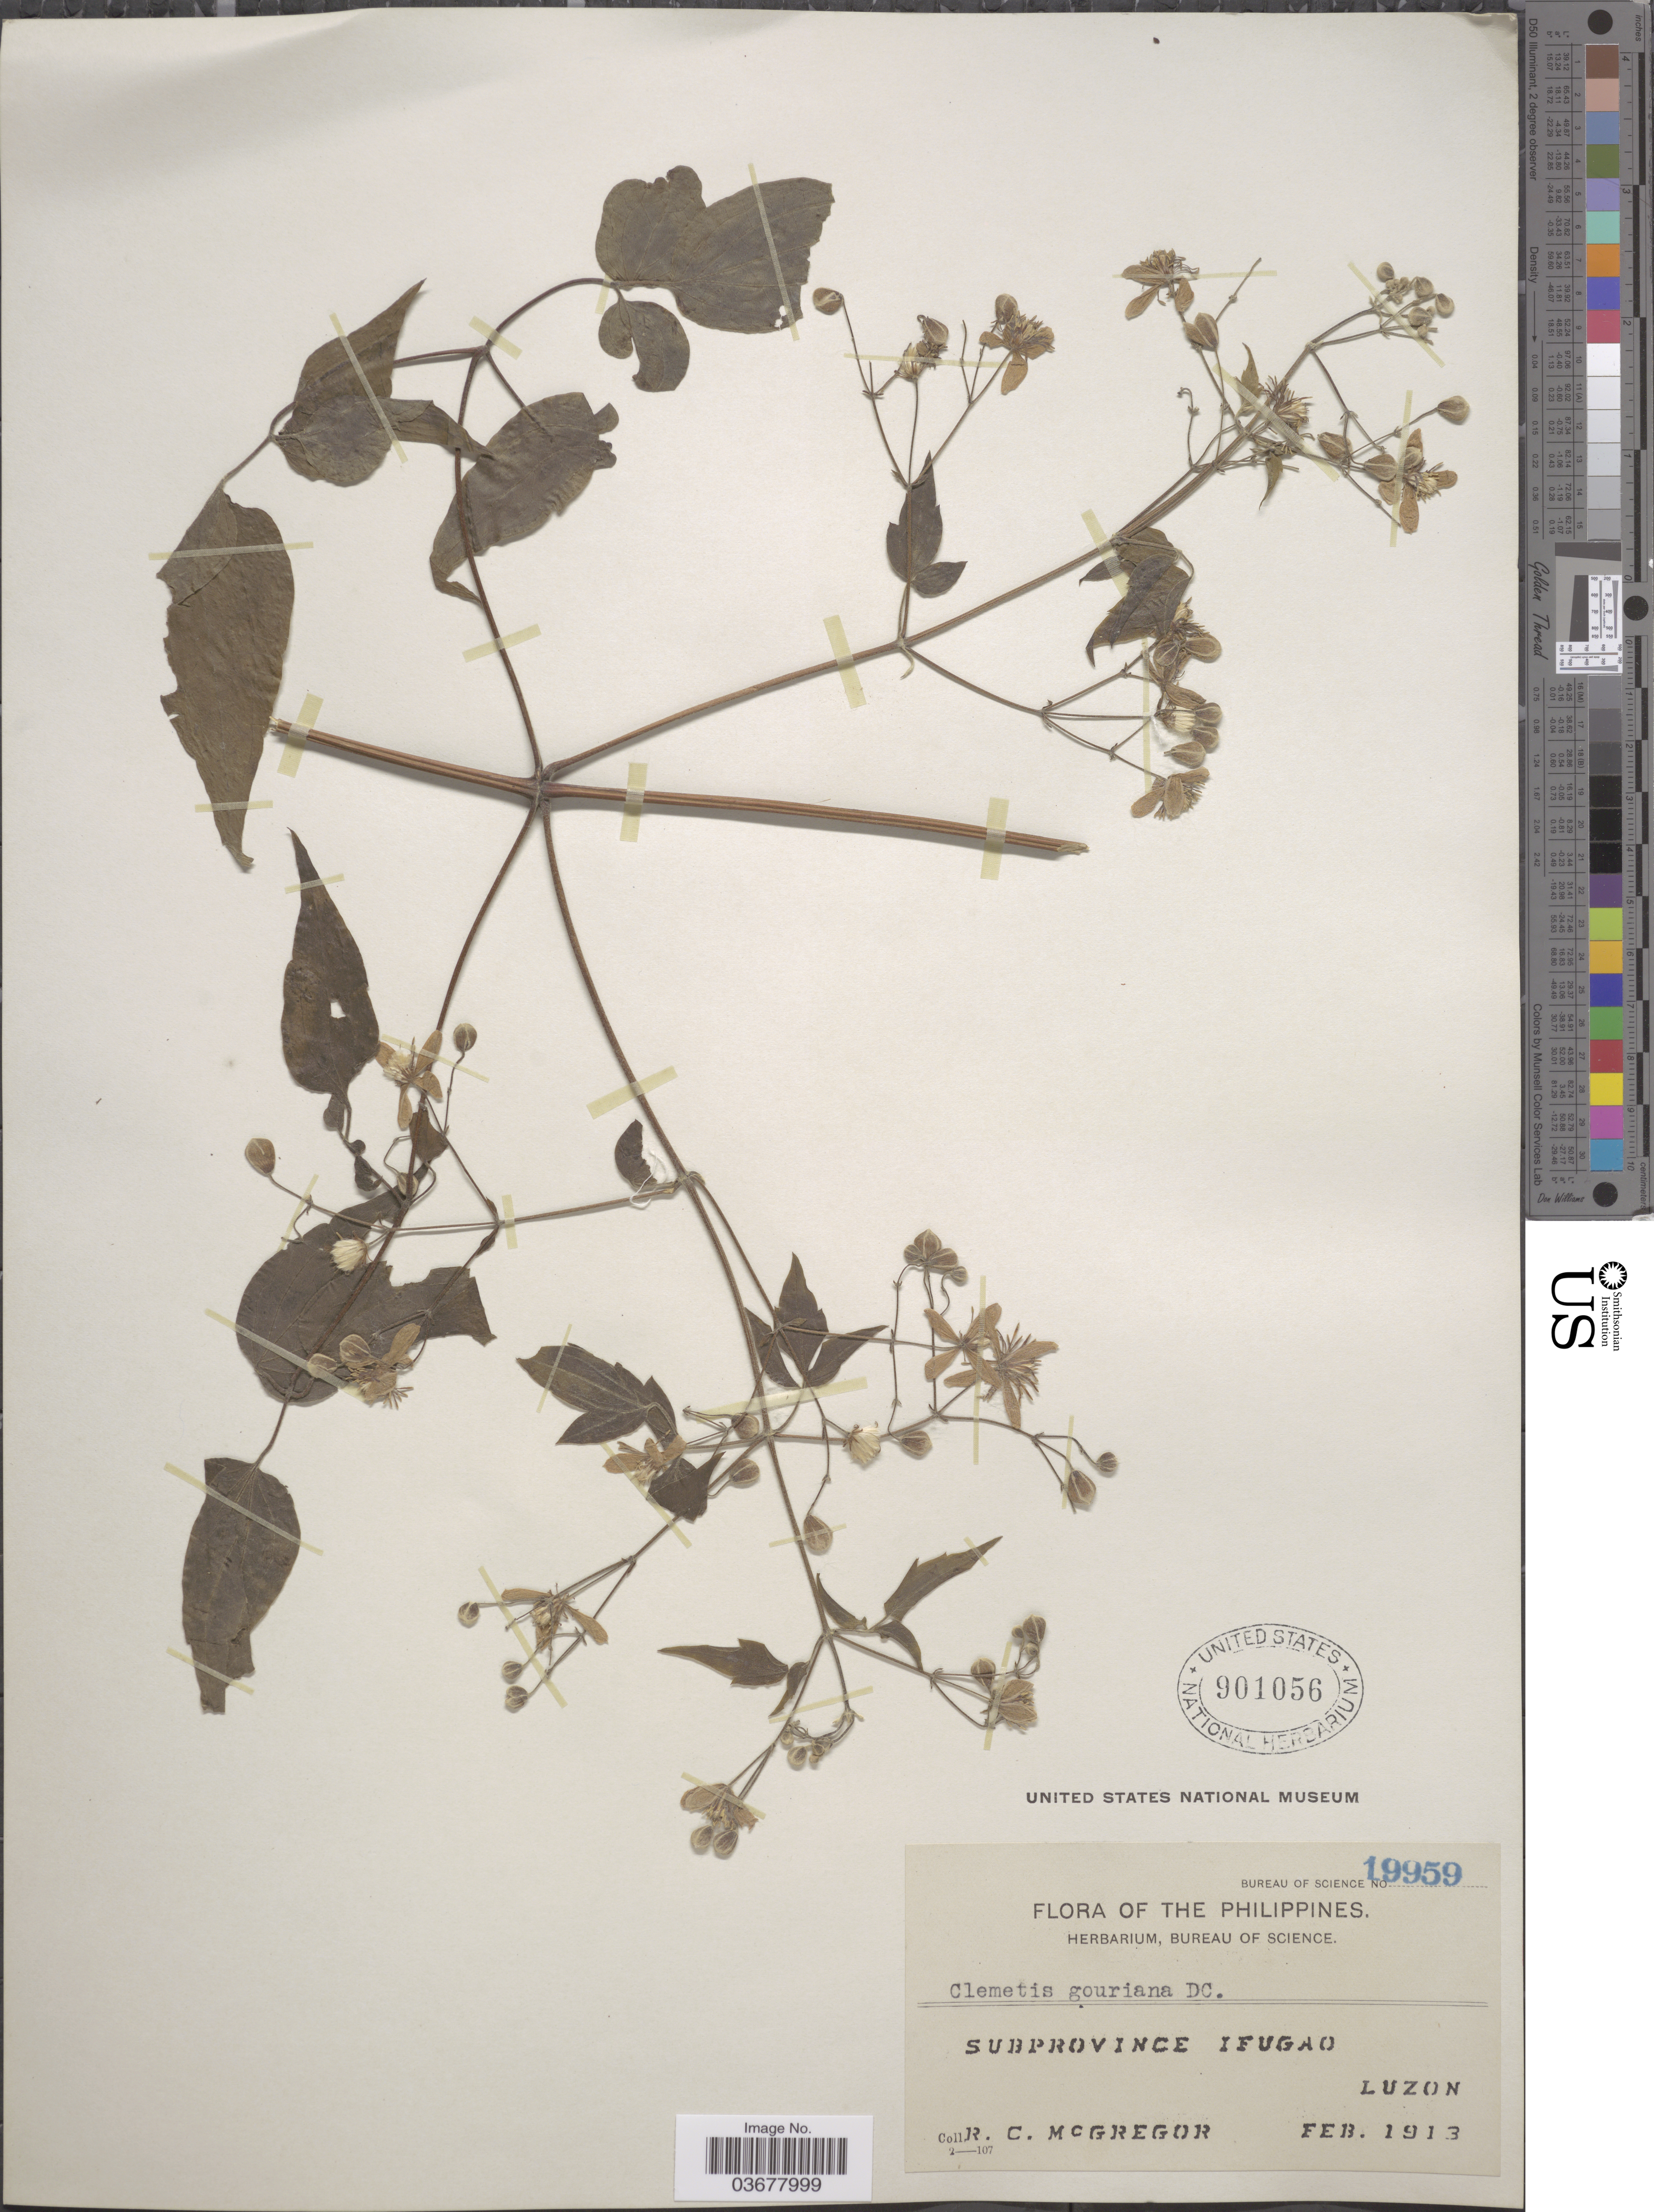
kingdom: Plantae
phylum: Tracheophyta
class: Magnoliopsida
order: Ranunculales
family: Ranunculaceae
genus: Clematis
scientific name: Clematis gouriana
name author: Roxb. ex DC.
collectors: R. C. McGregor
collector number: Bureau of Science 19959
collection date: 1913-02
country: Philippines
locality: Subprovince Ifugao. Luzon.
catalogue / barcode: US 901056